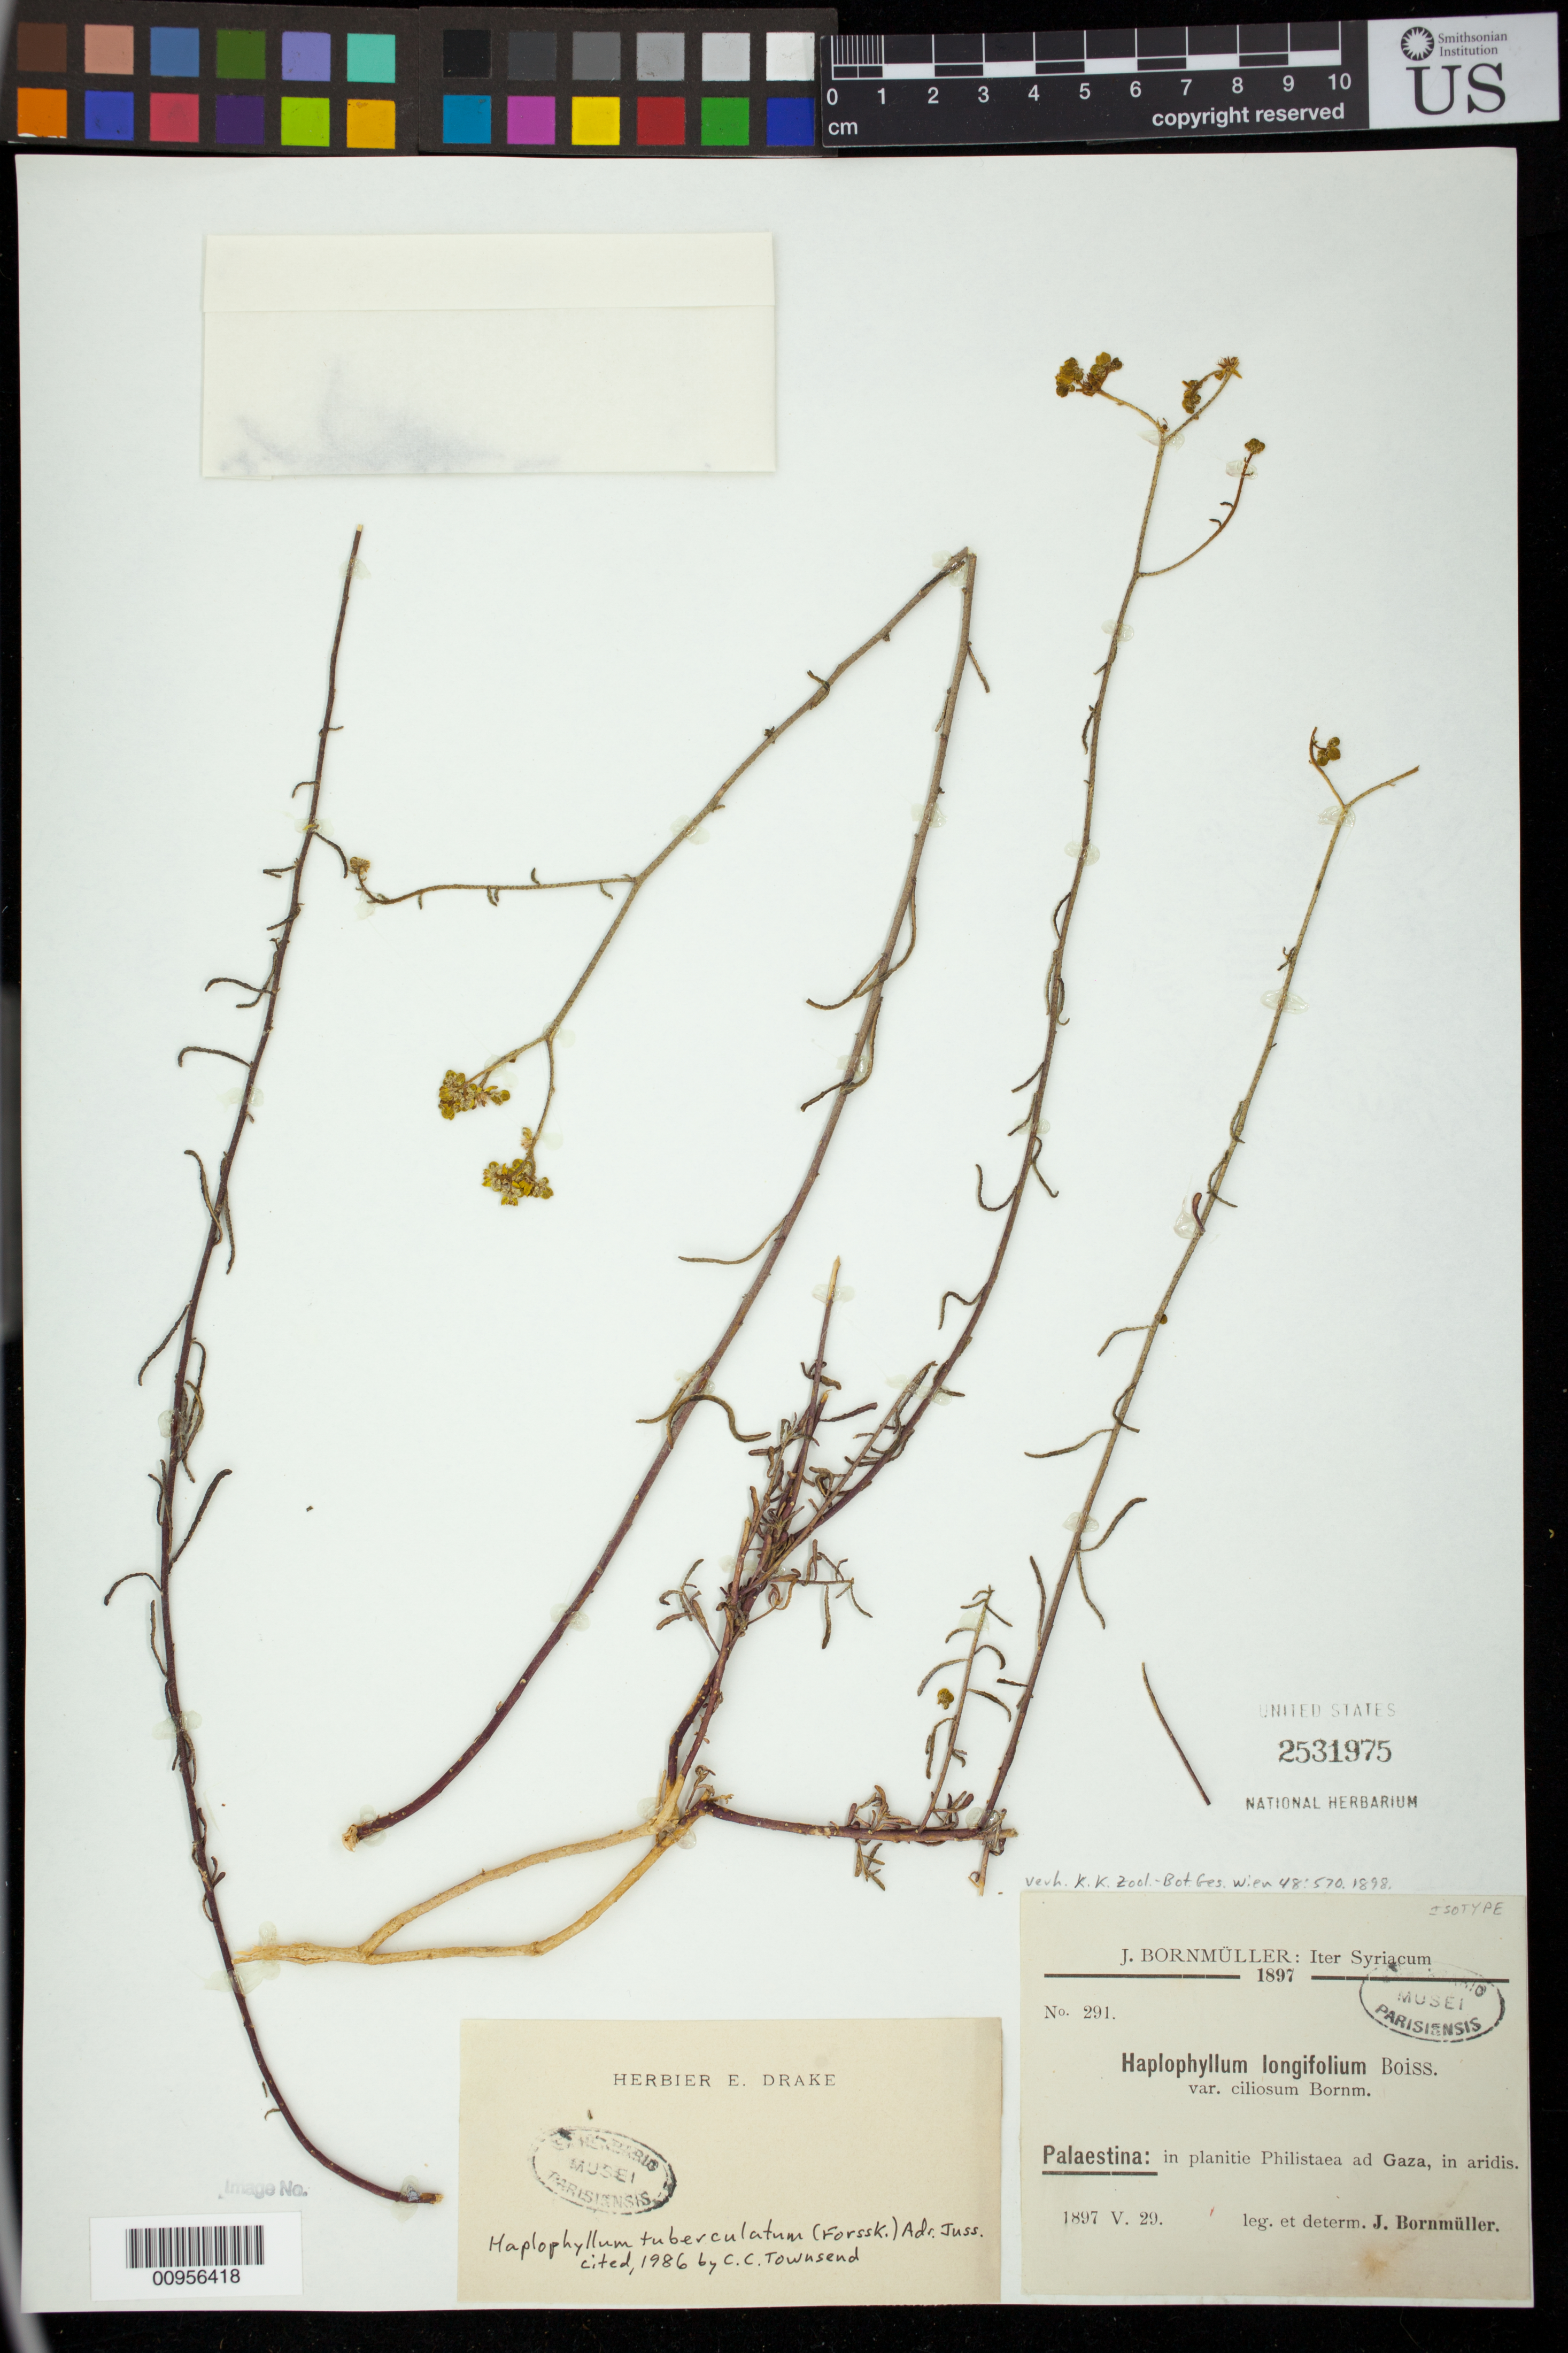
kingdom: Plantae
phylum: Tracheophyta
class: Magnoliopsida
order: Sapindales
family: Rutaceae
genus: Haplophyllum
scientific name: Haplophyllum longifolium var. ciliosum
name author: Bornm.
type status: Isotype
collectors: J. Bornmüller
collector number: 291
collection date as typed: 29 May 1897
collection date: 1897-05-29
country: Israel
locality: Palaestina: in planitie Philistaea ad Gaza, in aridis.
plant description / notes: Currently accepted name as cited by C.C. Townsend (1986).; Specimen ex herb. E. Drake.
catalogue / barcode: US 2531975